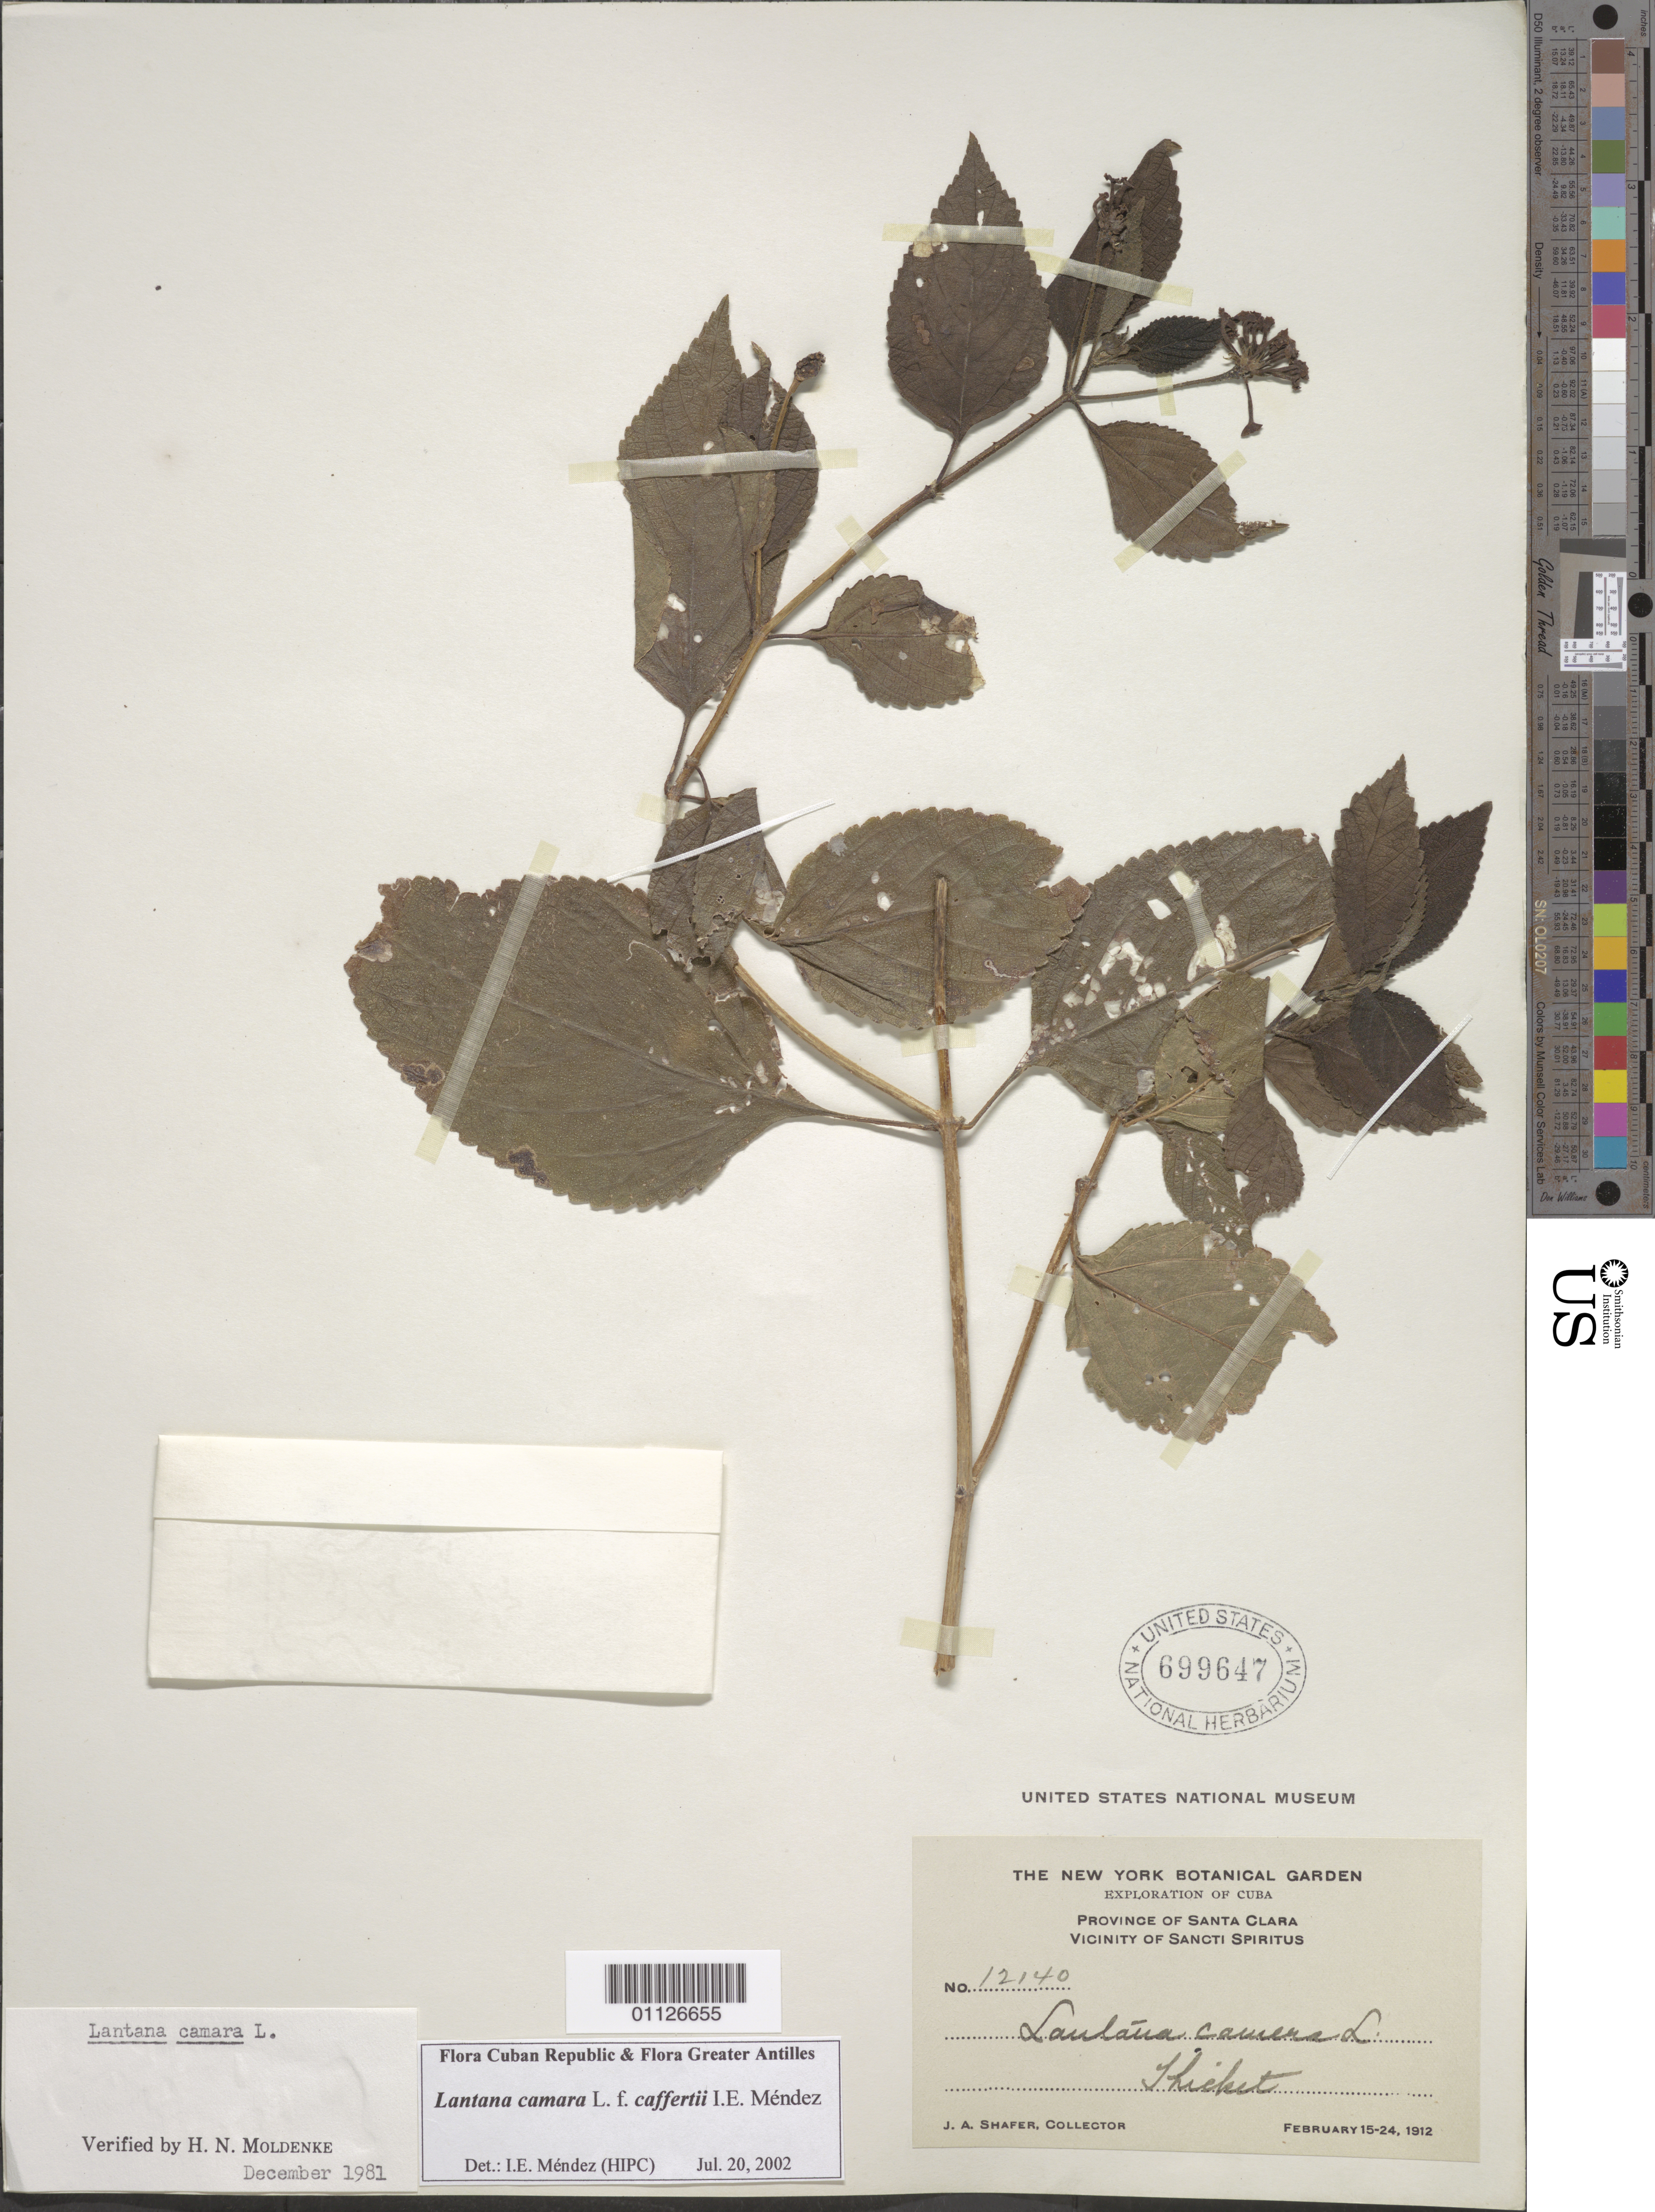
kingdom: Plantae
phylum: Tracheophyta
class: Magnoliopsida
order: Lamiales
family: Verbenaceae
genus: Lantana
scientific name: Lantana camara f. caffertyi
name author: I.E. Méndez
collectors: J. A. Shafer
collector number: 12140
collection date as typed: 15 Feb 1912 to 24 Feb 1912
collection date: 1912-02-15/1912-02-24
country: Cuba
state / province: Sancti Spiritus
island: Cuba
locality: Vicinity of Sancti Spiritus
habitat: Thicket.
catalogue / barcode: US 699647